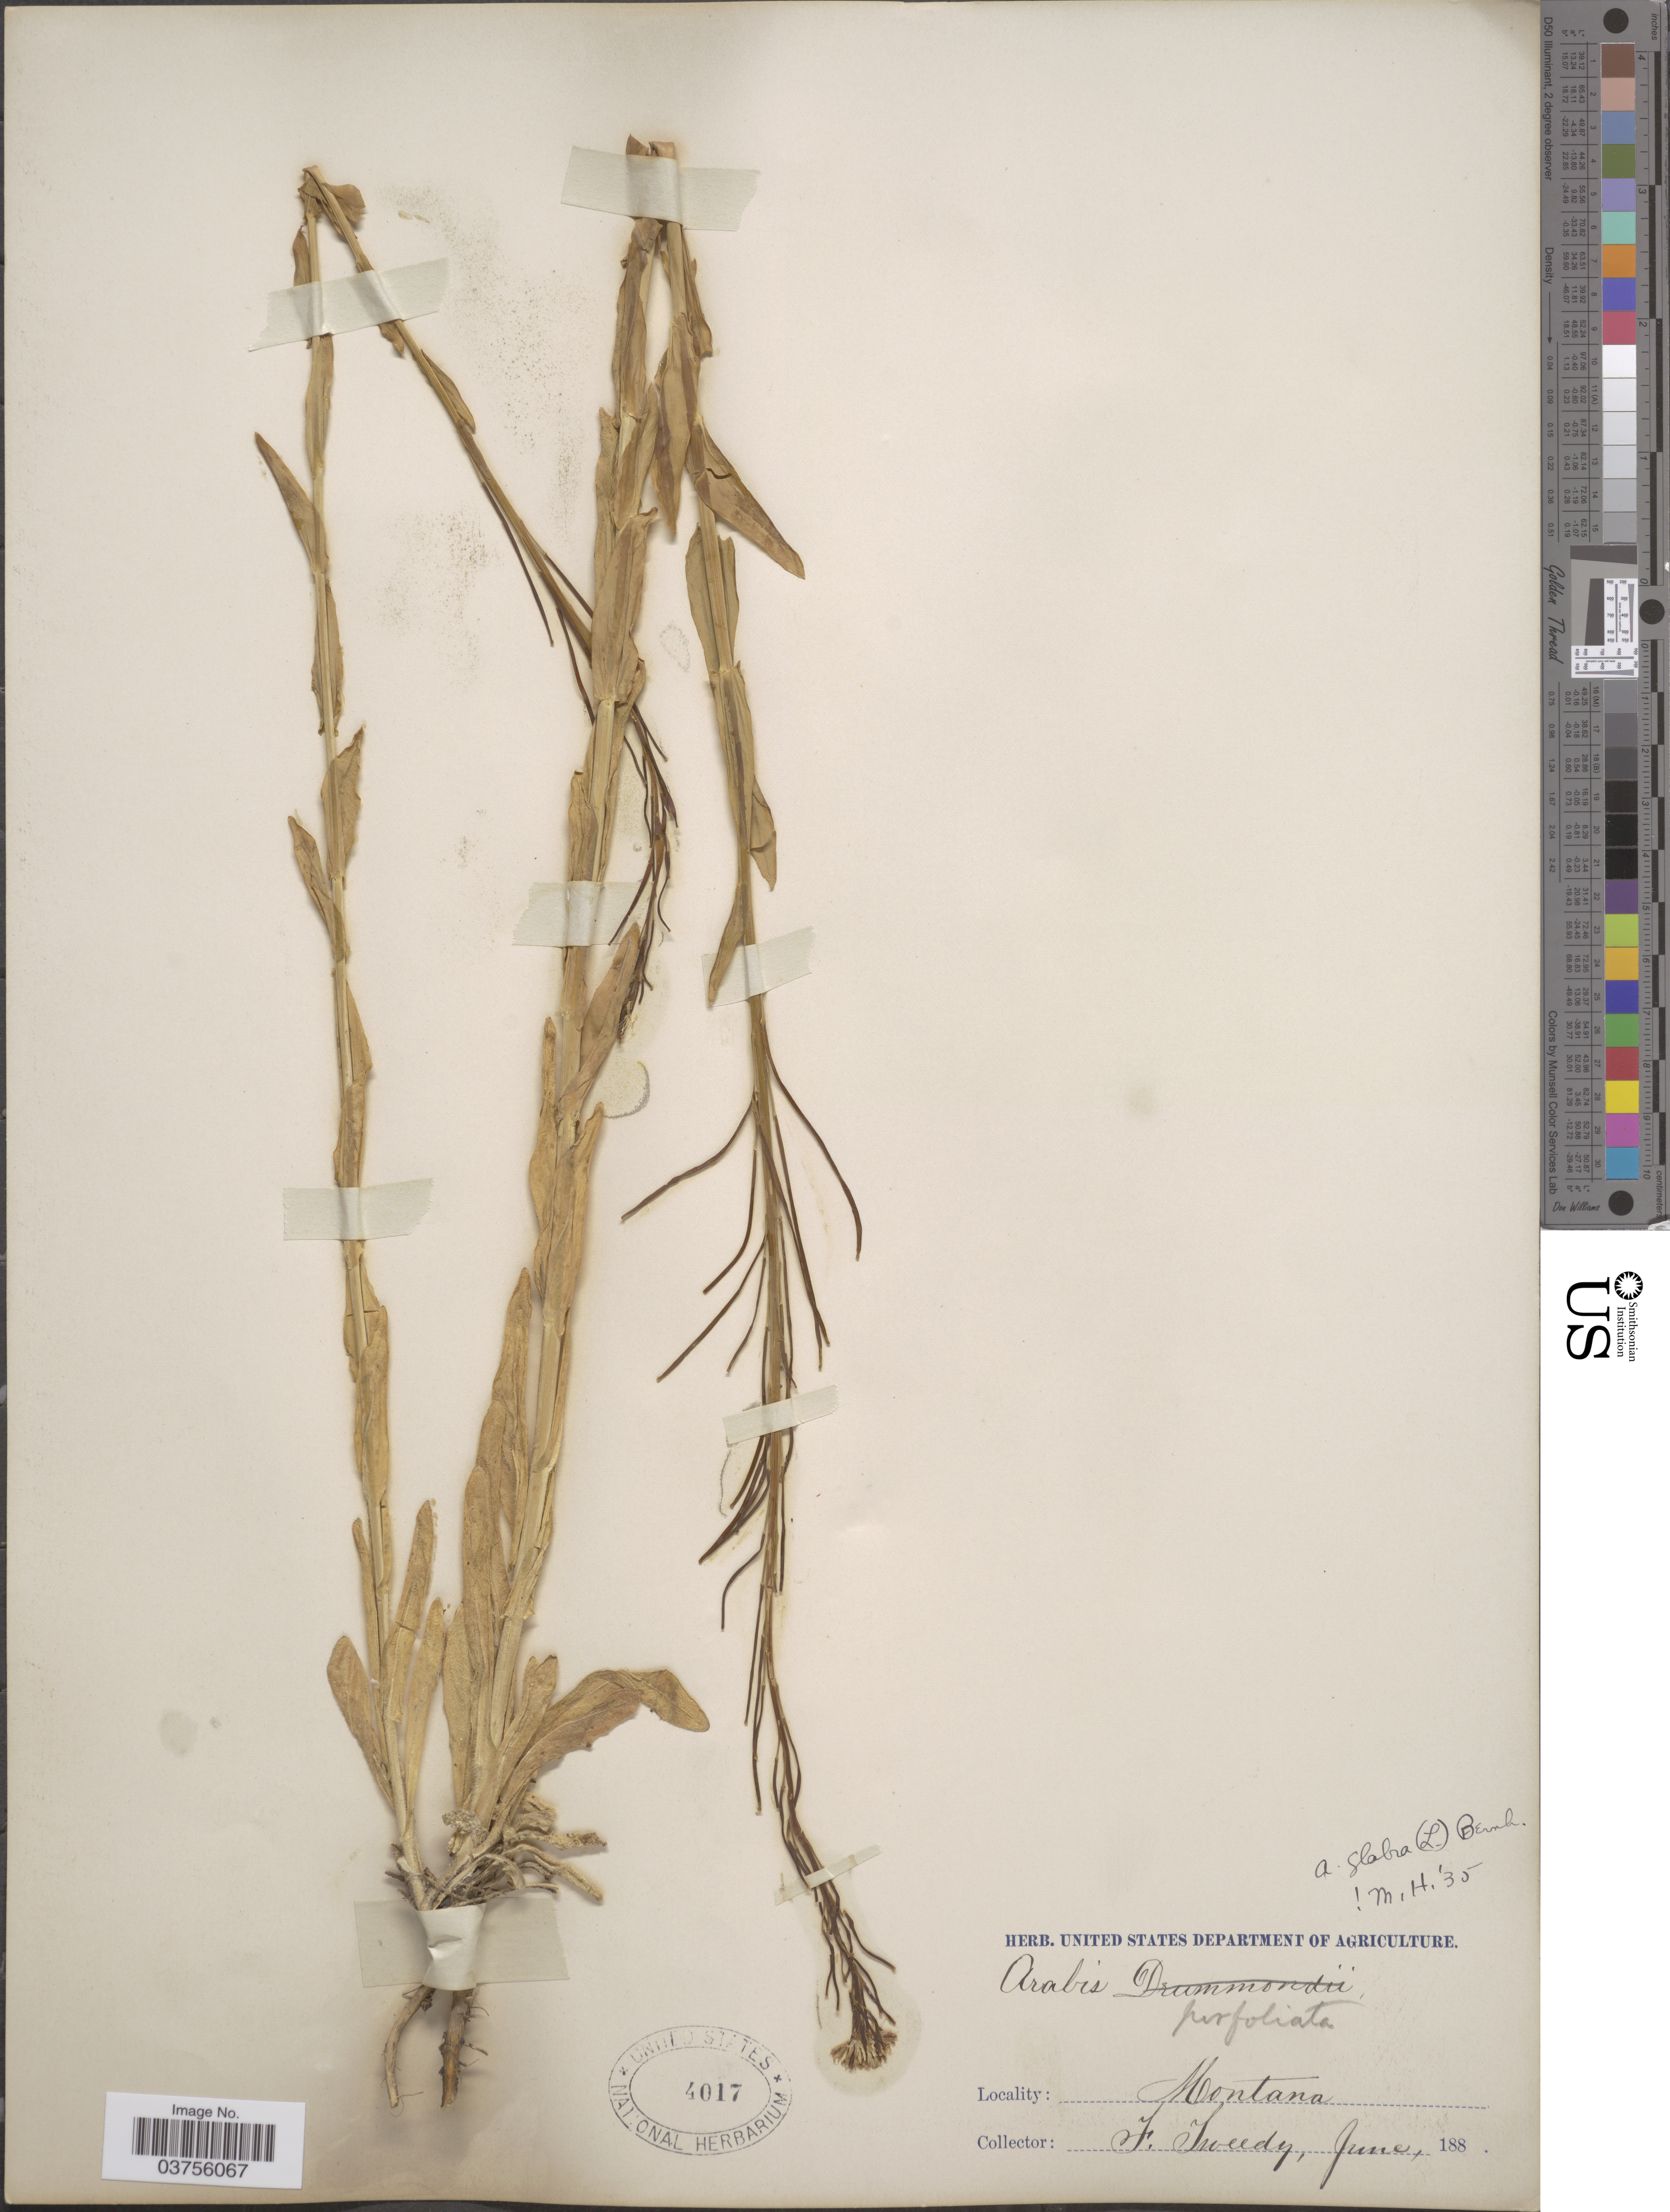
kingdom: Plantae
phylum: Tracheophyta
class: Magnoliopsida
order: Brassicales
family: Brassicaceae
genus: Turritis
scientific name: Turritis glabra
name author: L.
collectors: F. Tweedy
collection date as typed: June 188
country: United States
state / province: Montana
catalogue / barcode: US 4017